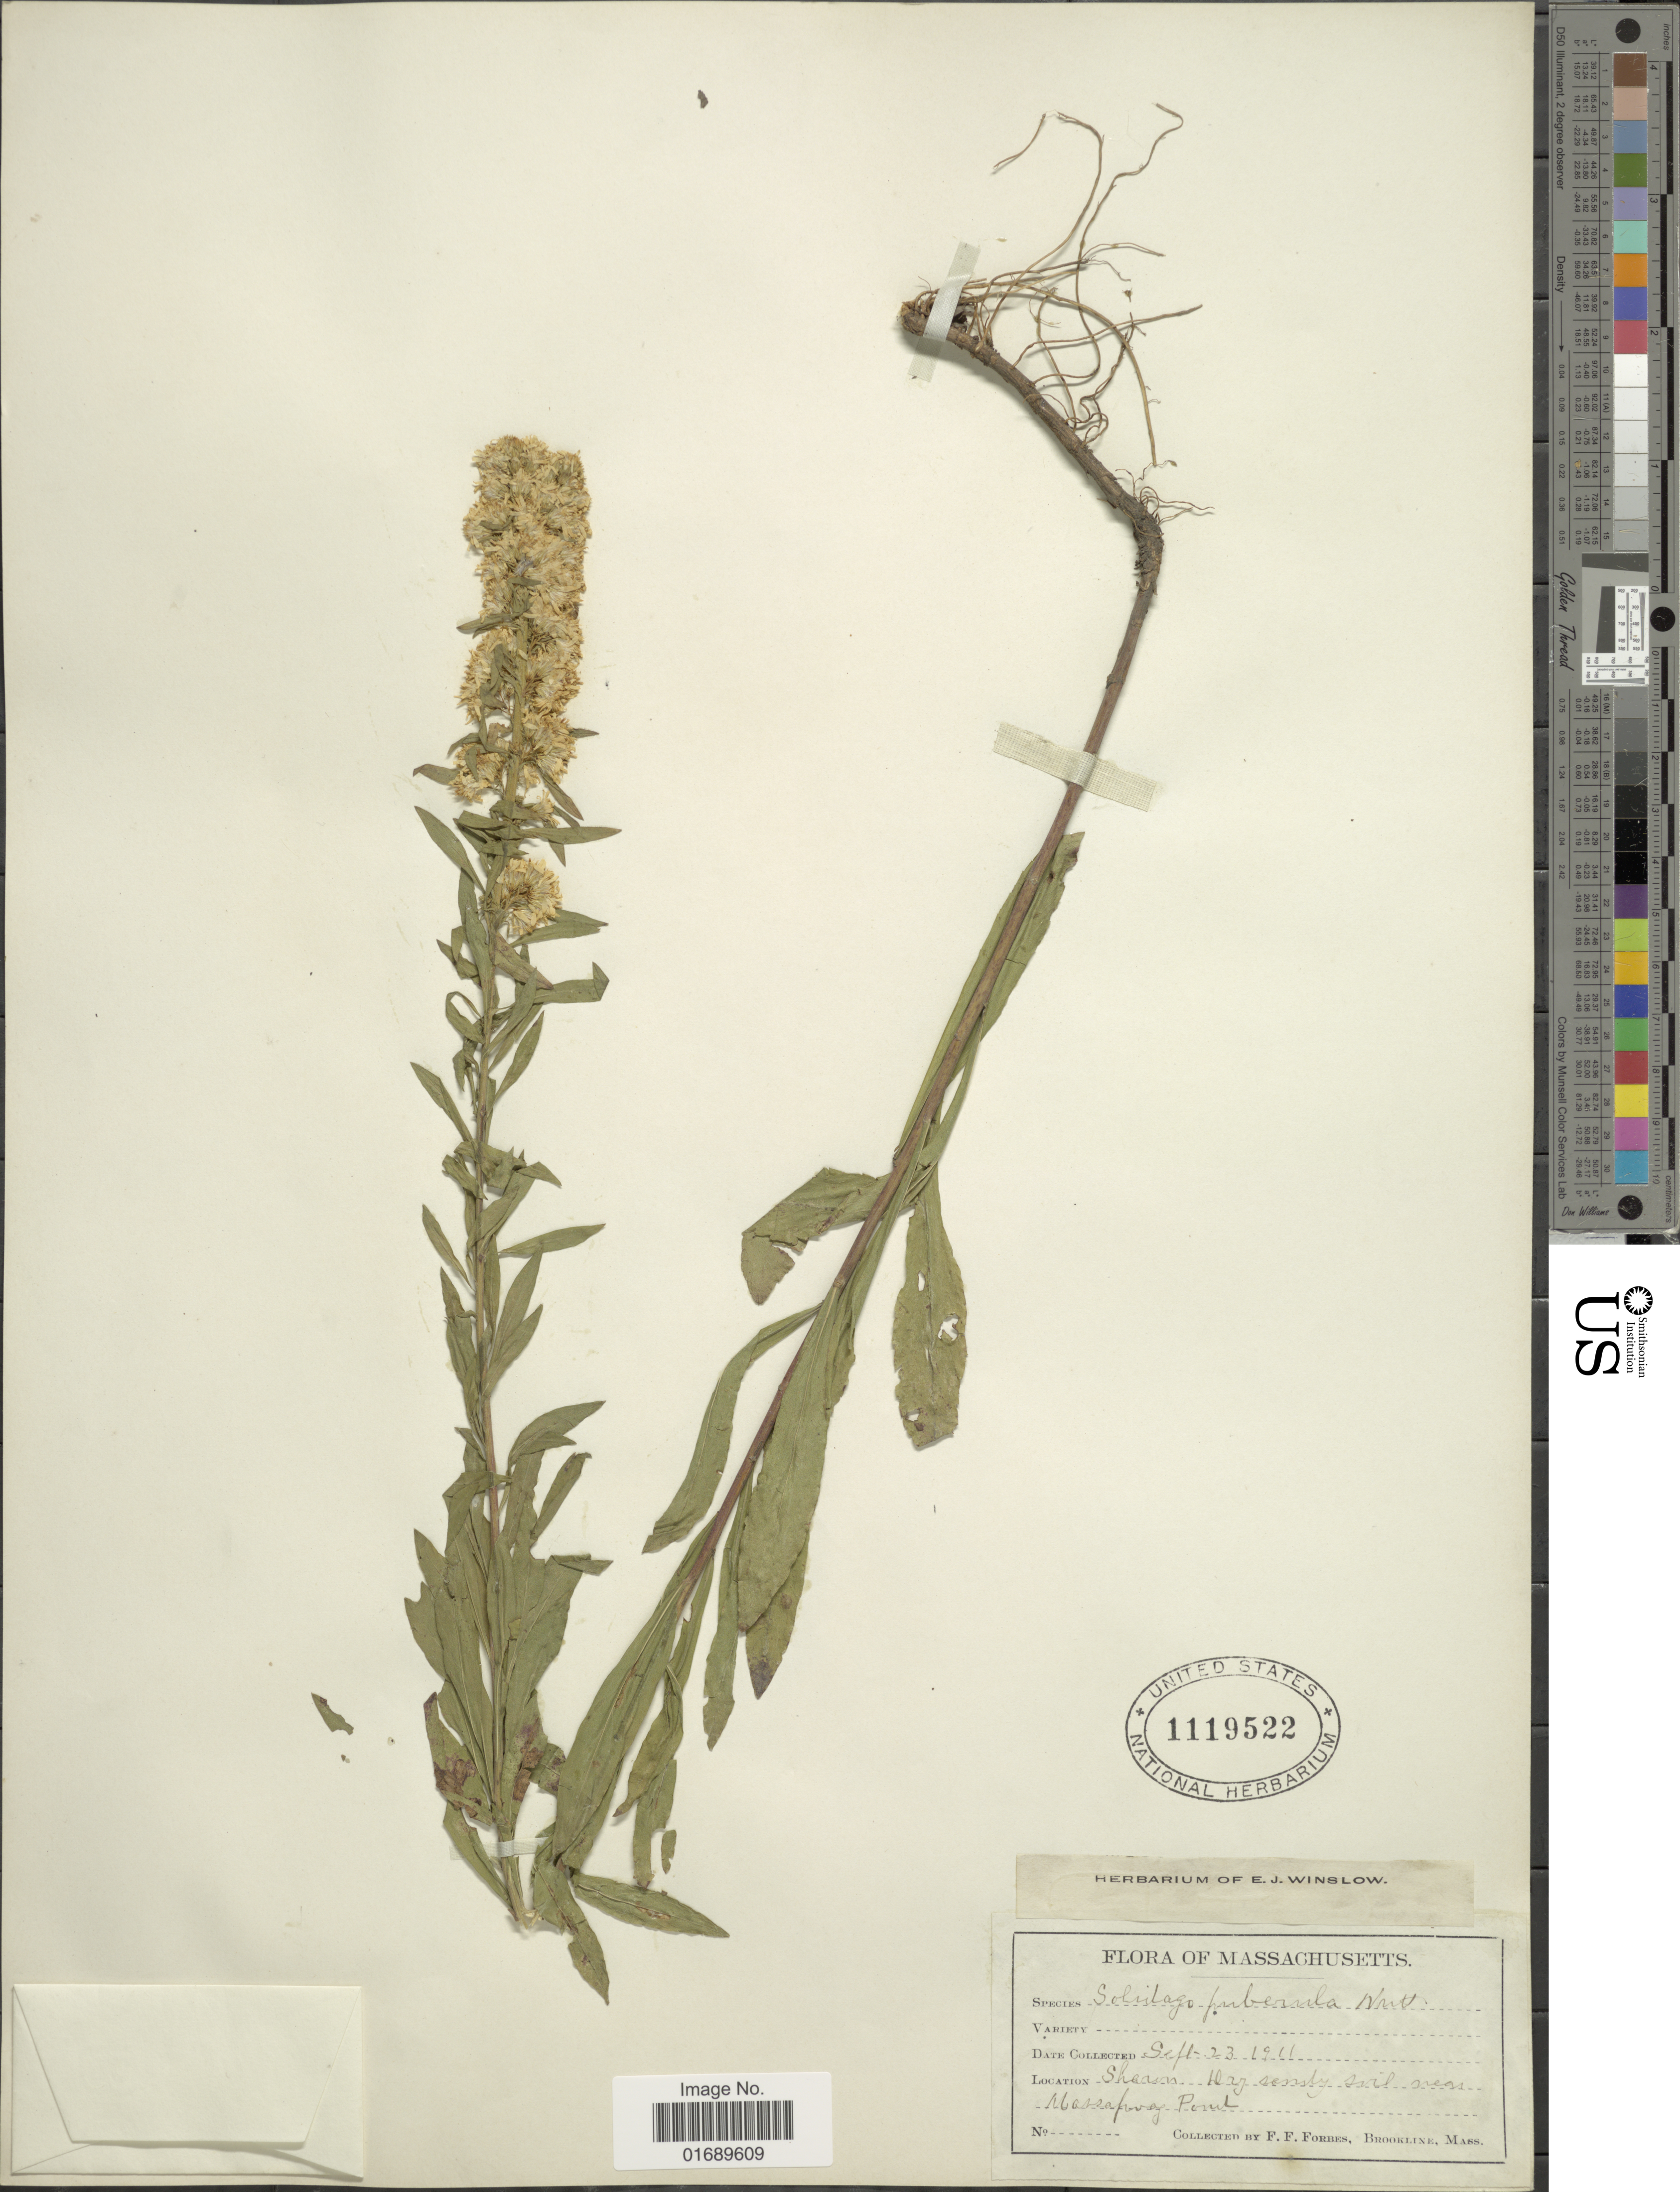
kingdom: Plantae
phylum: Tracheophyta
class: Magnoliopsida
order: Asterales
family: Asteraceae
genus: Solidago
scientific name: Solidago puberula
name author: Nutt.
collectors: F. Forbes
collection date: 1911-09-23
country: United States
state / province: Massachusetts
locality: Sharon, Dry sandy soil near Massapoag Pond.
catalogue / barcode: US 1119522